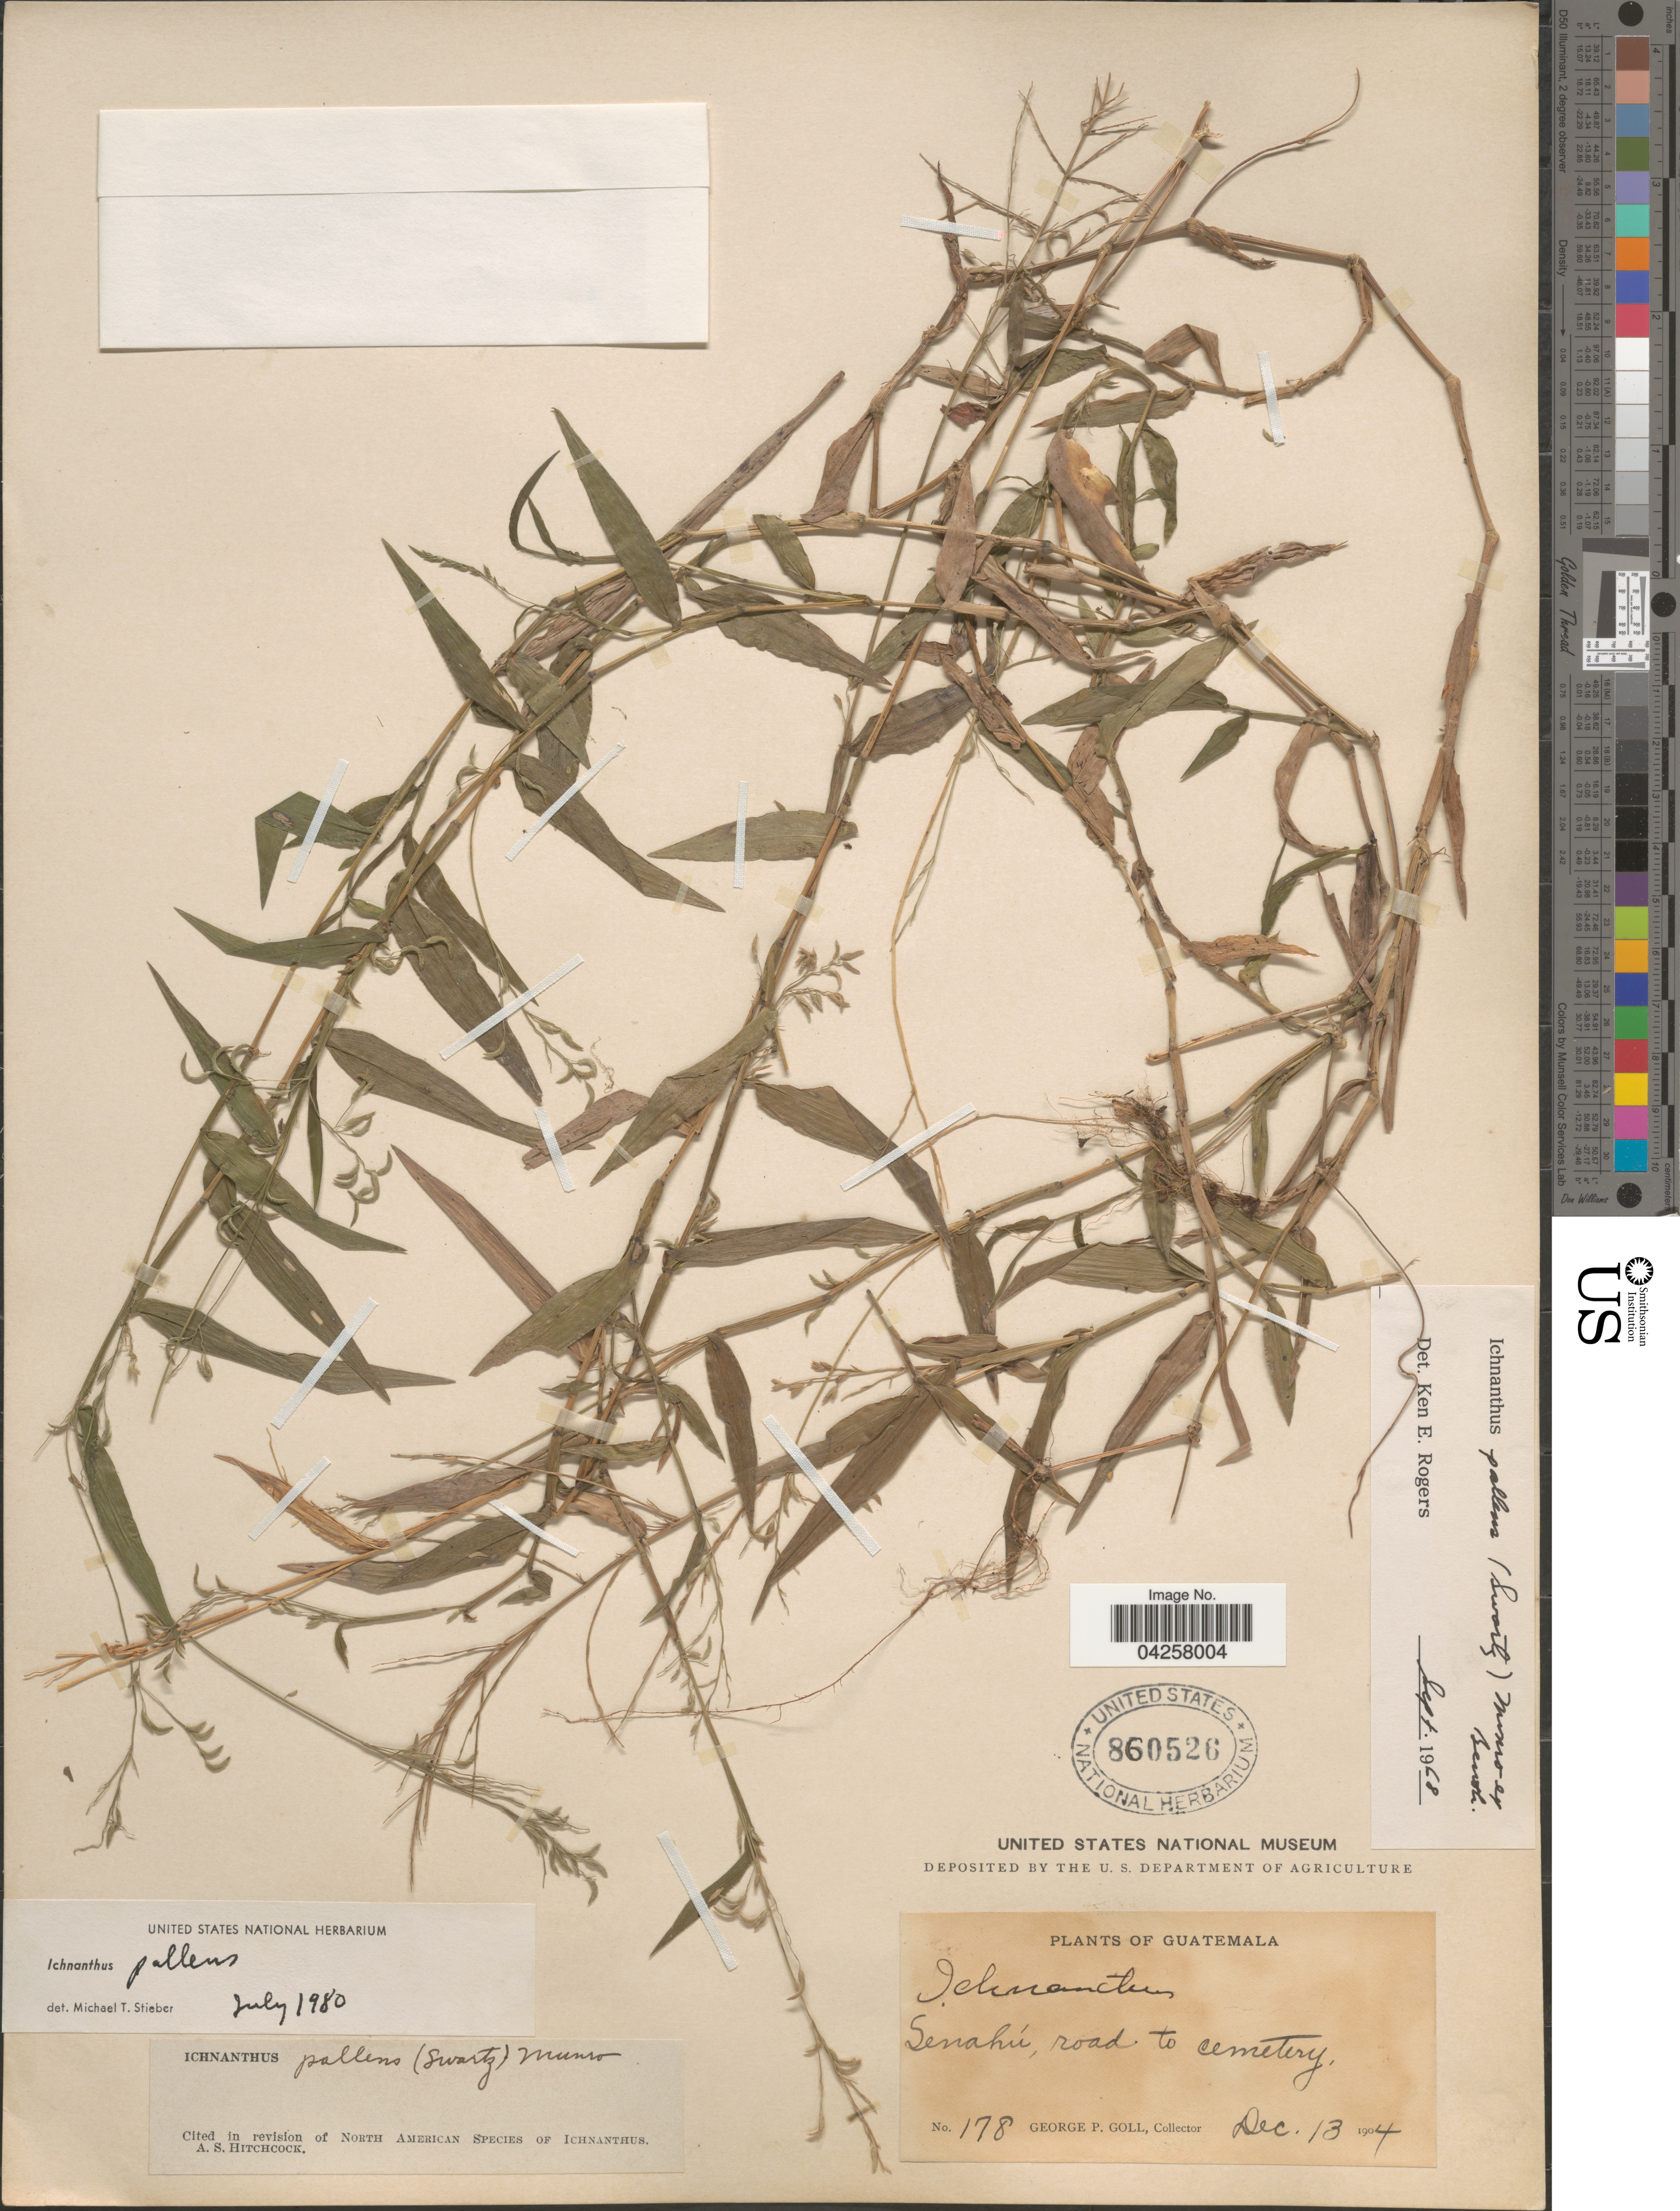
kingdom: Plantae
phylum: Tracheophyta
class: Liliopsida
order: Poales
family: Poaceae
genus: Ichnanthus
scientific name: Ichnanthus pallens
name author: (Sw.) Munro ex Benth.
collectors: G. P. Goll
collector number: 178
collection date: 1904-12-13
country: Guatemala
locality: Senahú, road to cemetry.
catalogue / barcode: US 860526